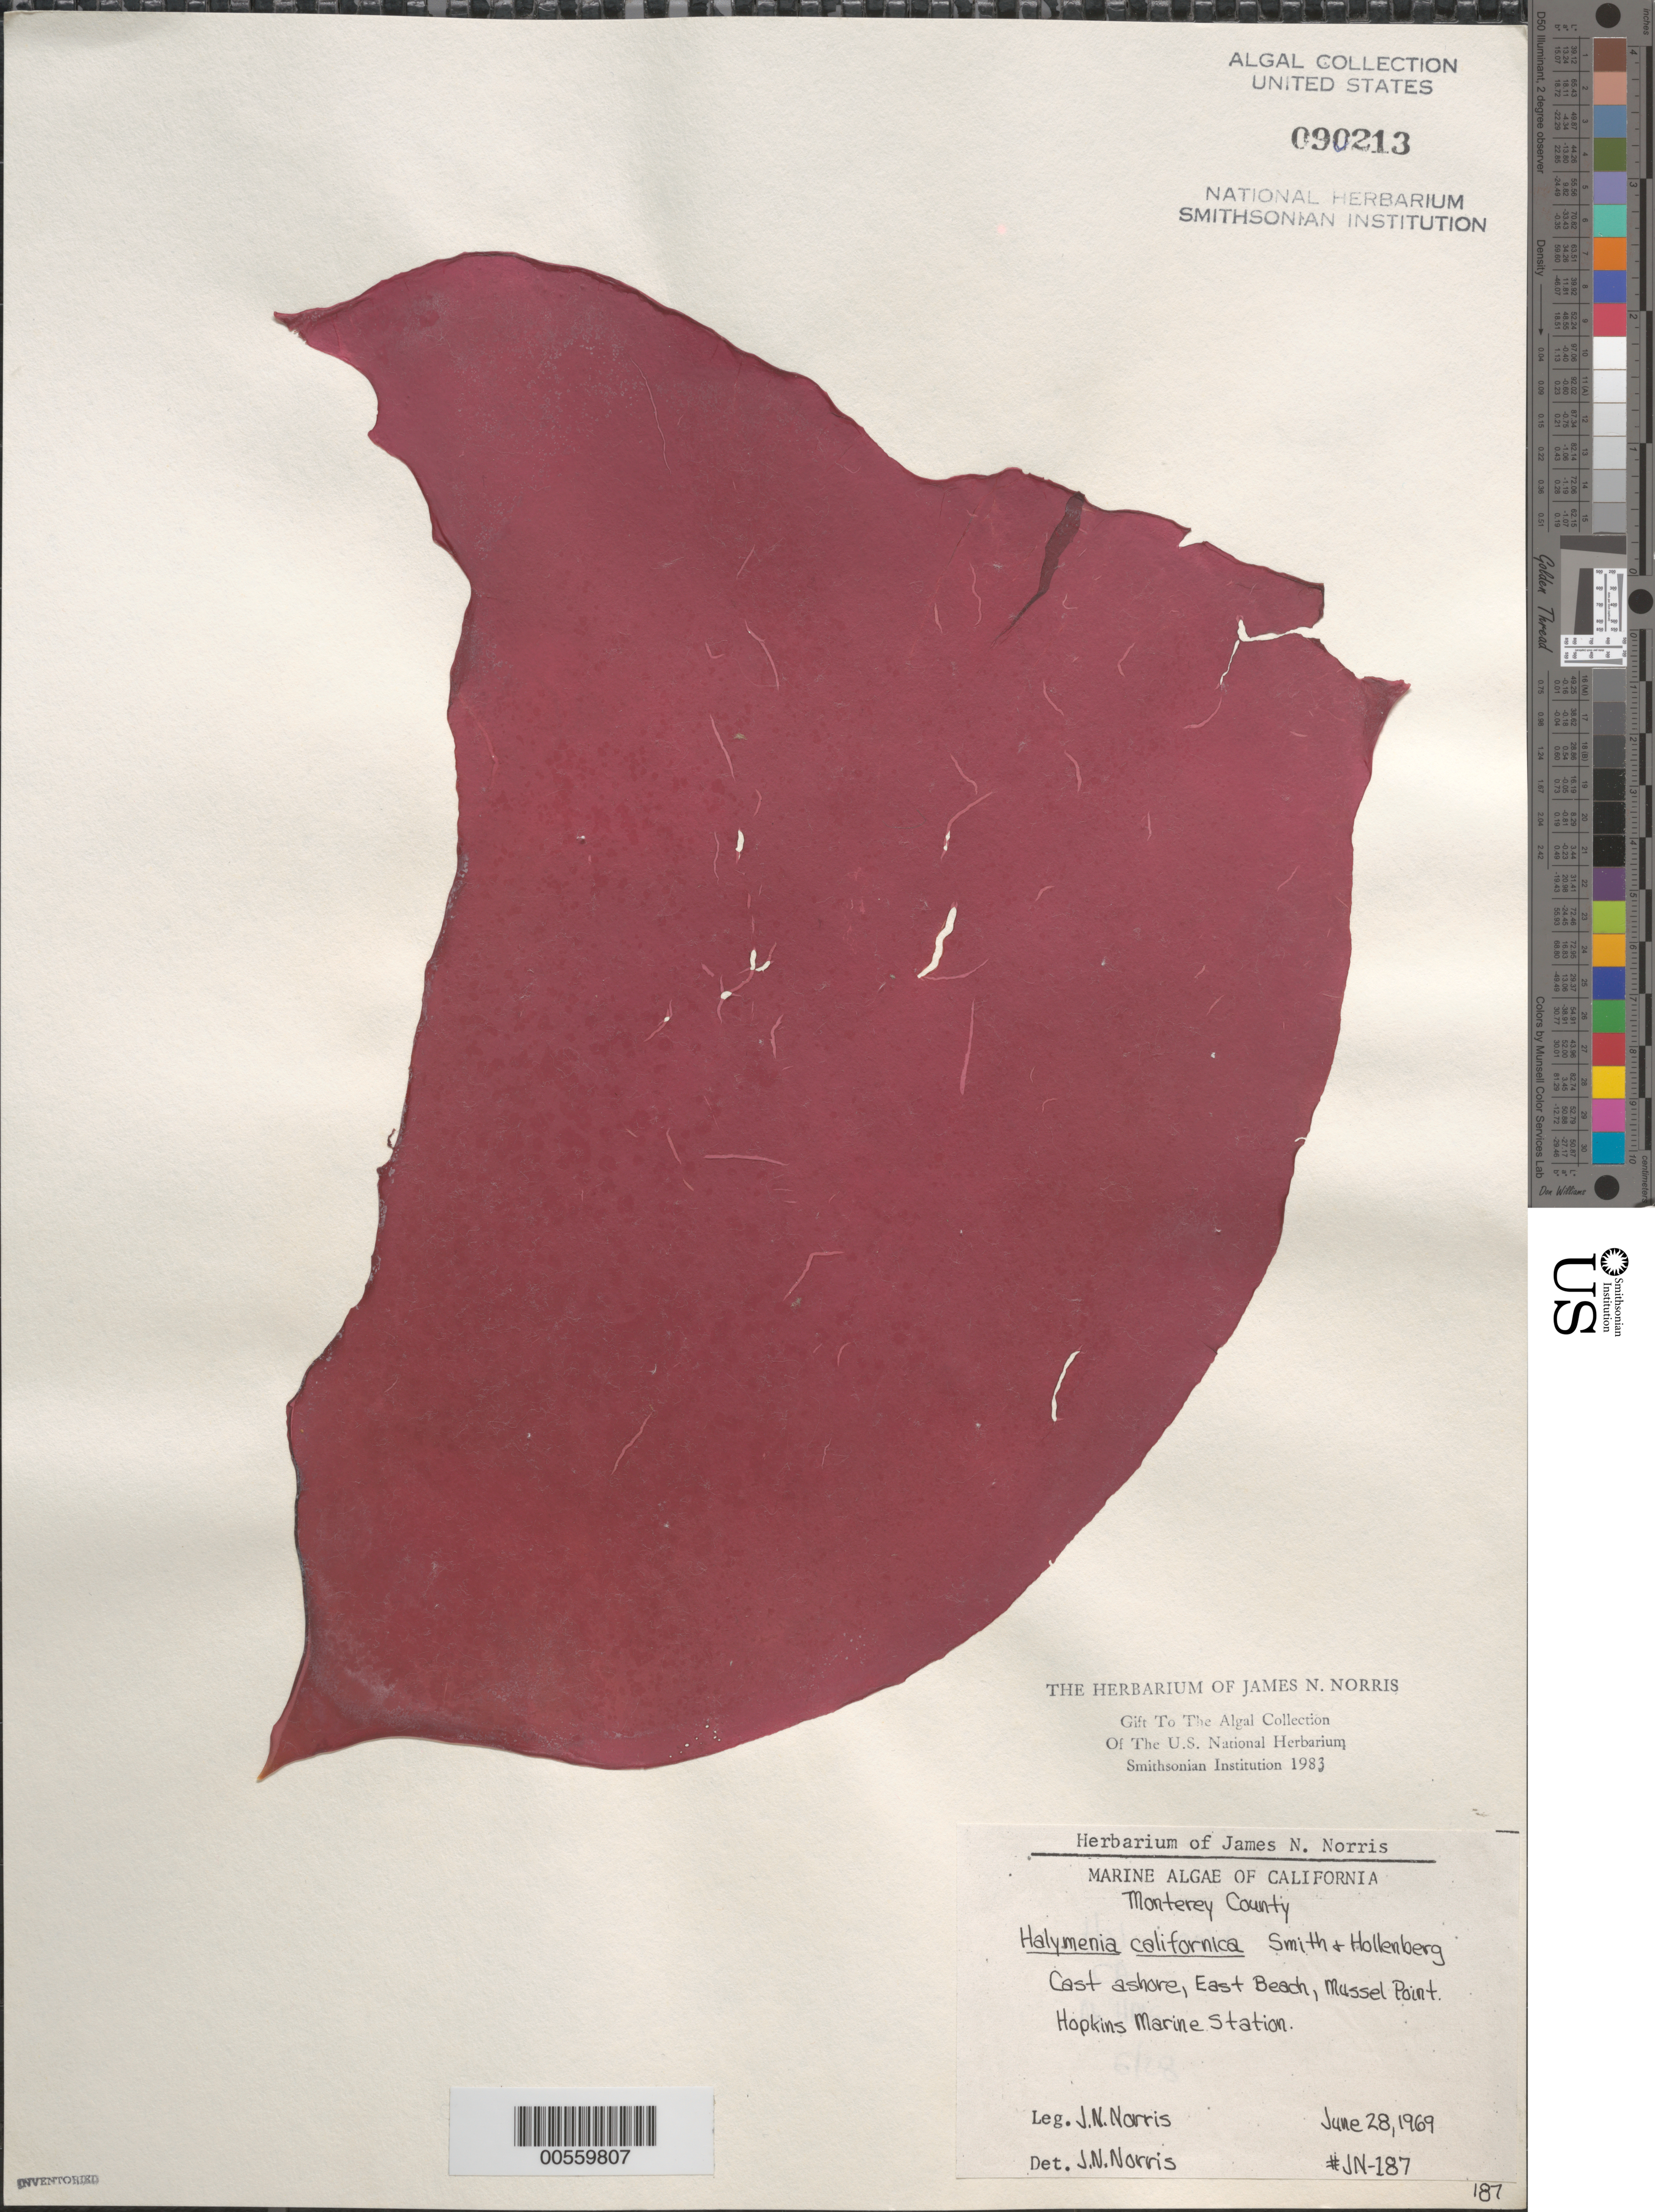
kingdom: Plantae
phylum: Rhodophyta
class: Florideophyceae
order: Halymeniales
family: Halymeniaceae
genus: Halymenia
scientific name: Halymenia californica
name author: G.M. Sm. & Hollenb.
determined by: Norris, James N.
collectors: J. N. Norris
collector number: JN-187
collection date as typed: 28 Jun 1969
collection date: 1969-06-28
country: United States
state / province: California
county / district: Monterey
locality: East Beach, Hopkins Marine Station, Mussel Point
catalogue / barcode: US 90213